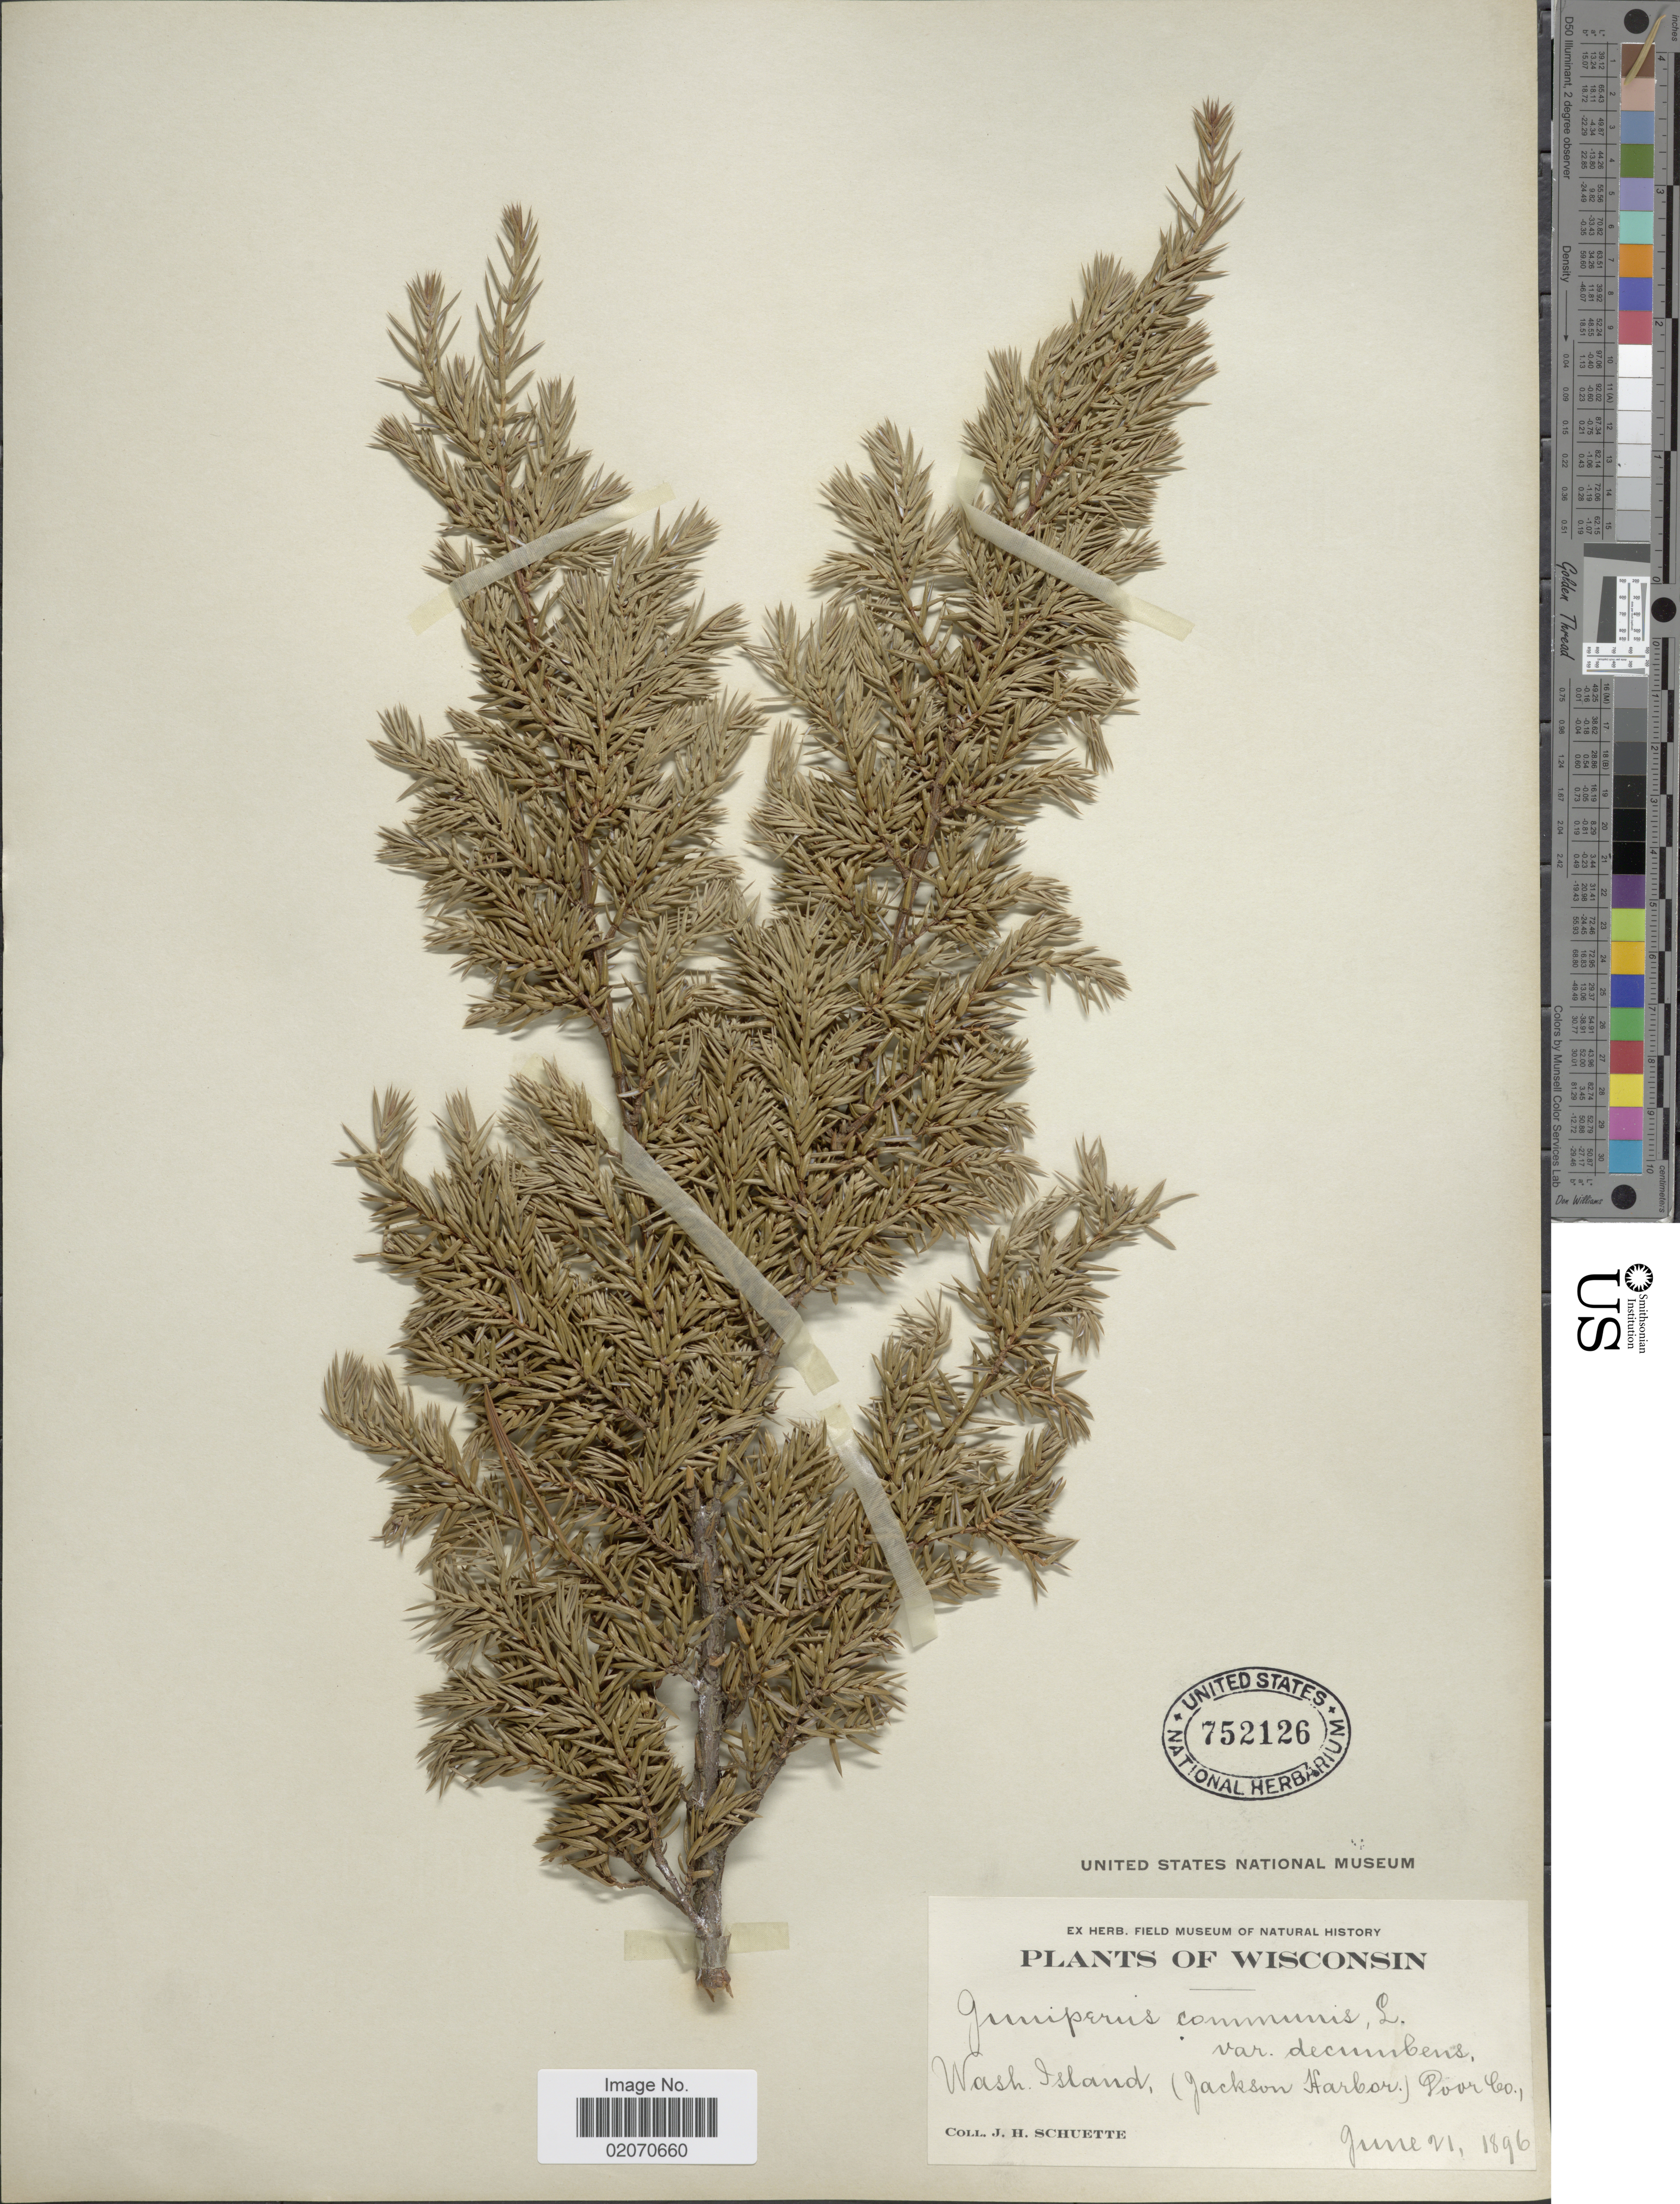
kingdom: Plantae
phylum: Tracheophyta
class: Pinopsida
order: Pinales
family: Cupressaceae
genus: Juniperus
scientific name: Juniperus communis var. depressa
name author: Pursh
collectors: J. H. Schuette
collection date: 1896-06-21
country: United States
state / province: Wisconsin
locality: Wash Islland. (Jackson Harbor) Poor Co.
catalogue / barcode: US 752126